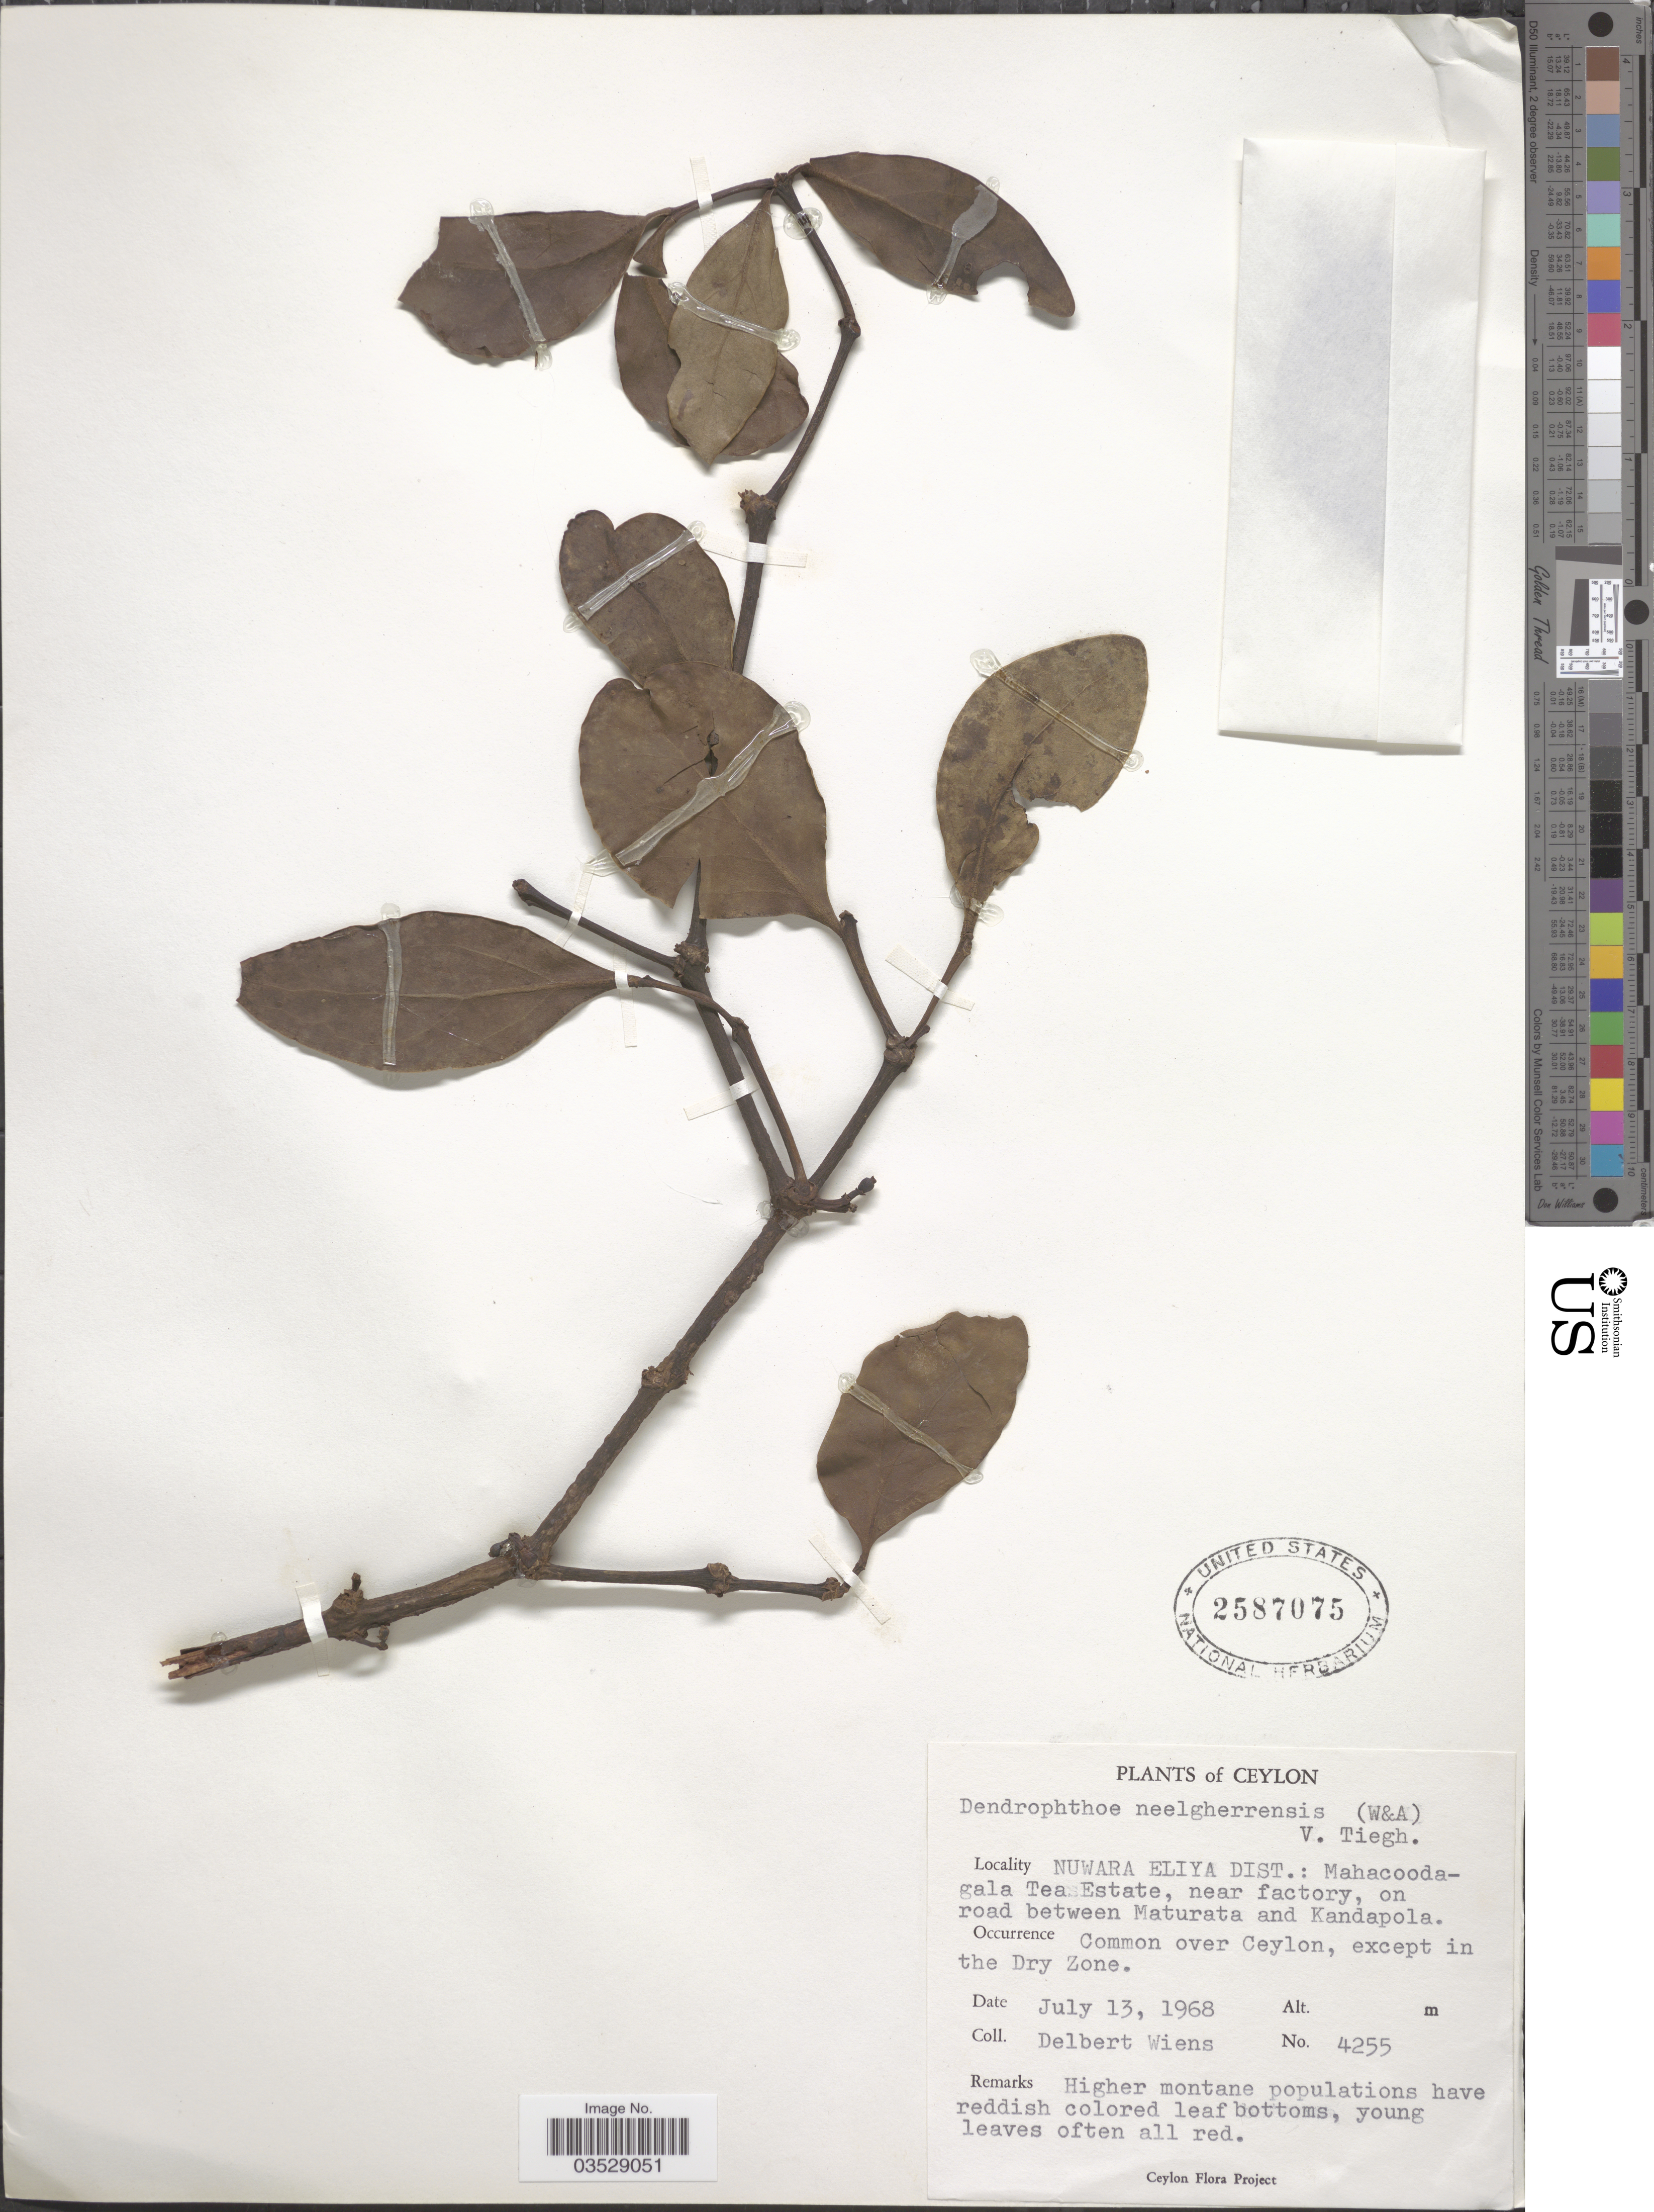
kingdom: Plantae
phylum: Tracheophyta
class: Magnoliopsida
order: Santalales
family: Loranthaceae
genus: Dendrophthoe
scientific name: Dendrophthoe trigona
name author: (Wight & Arn.) Danser ex Santapau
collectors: D. Wiens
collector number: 4255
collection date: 1968-07-13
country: Sri Lanka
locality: Ceylon. Nuwara Eliya Dist.: Mahacoodagala Tea Estate, near factory, on road between Maturata and Kandapola. Over Ceylon.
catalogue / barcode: US 2587075